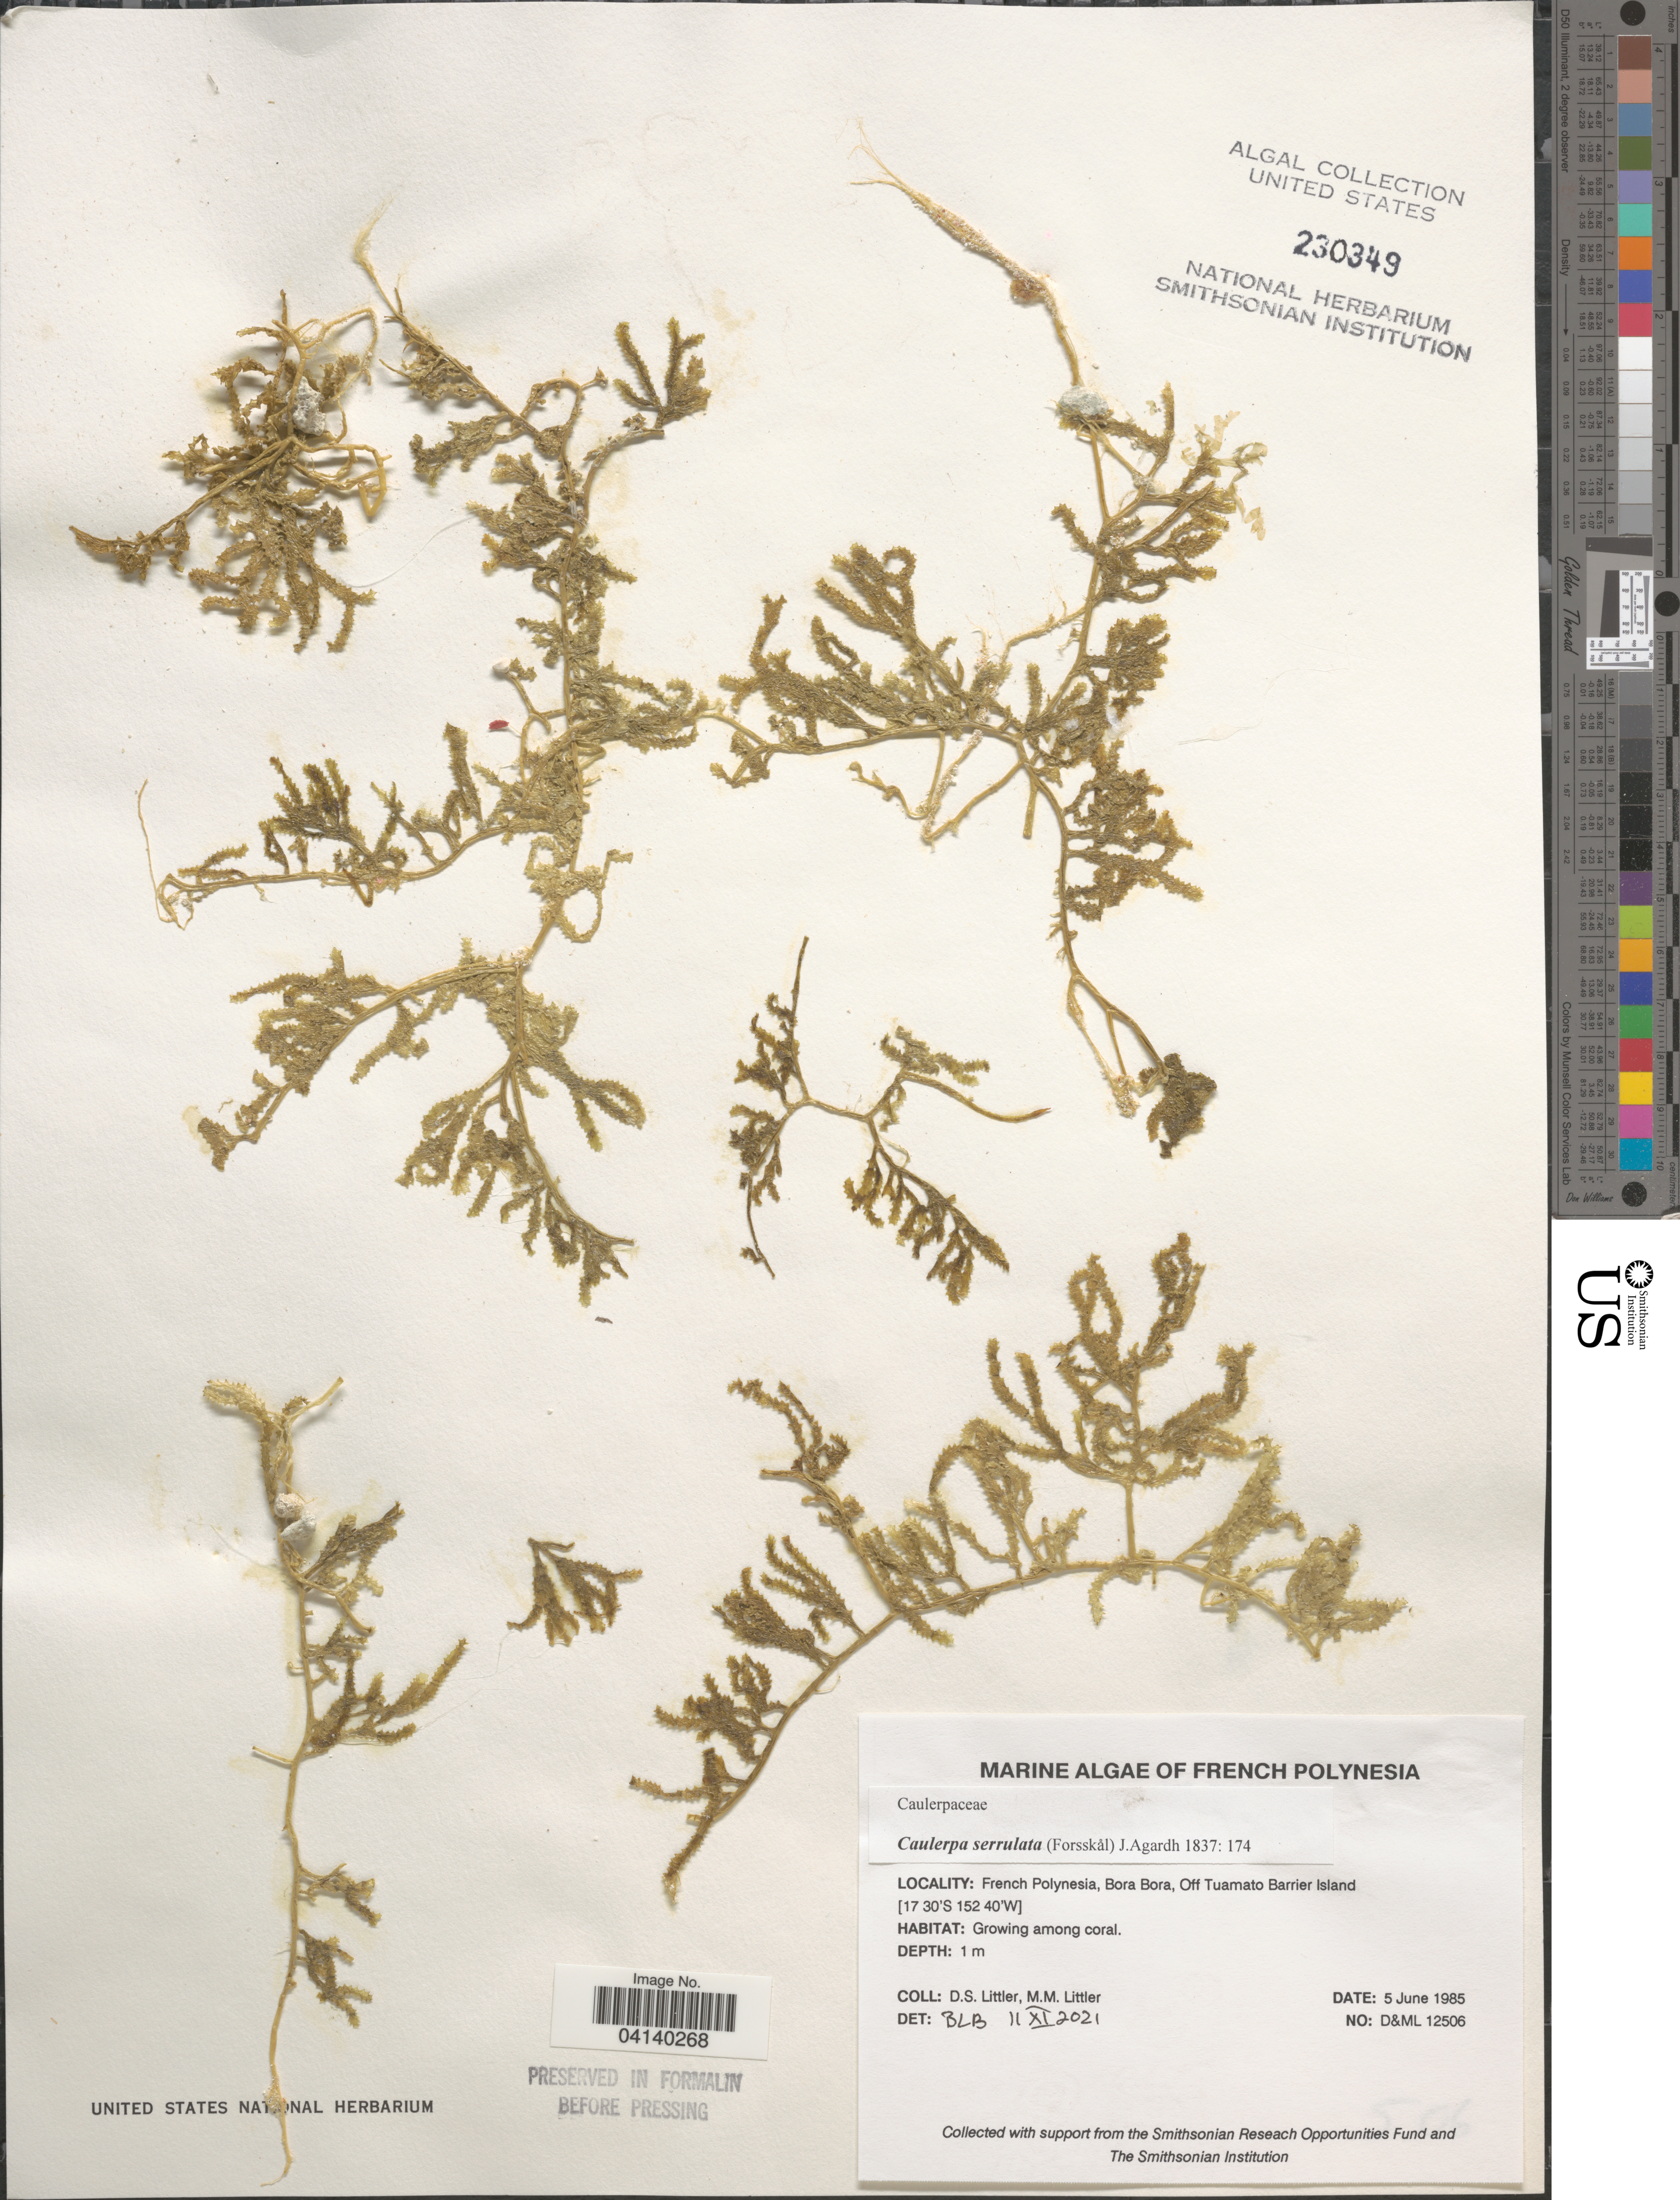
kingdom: Plantae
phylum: Chlorophyta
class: Ulvophyceae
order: Bryopsidales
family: Caulerpaceae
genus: Caulerpa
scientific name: Caulerpa serrulata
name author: (Forssk.) J. Agardh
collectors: D. S. Littler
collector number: D&ML12506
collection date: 1985-06-05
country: French Polynesia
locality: Bora Bora, Off Tuamato Barrier Island.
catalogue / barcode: US 230349